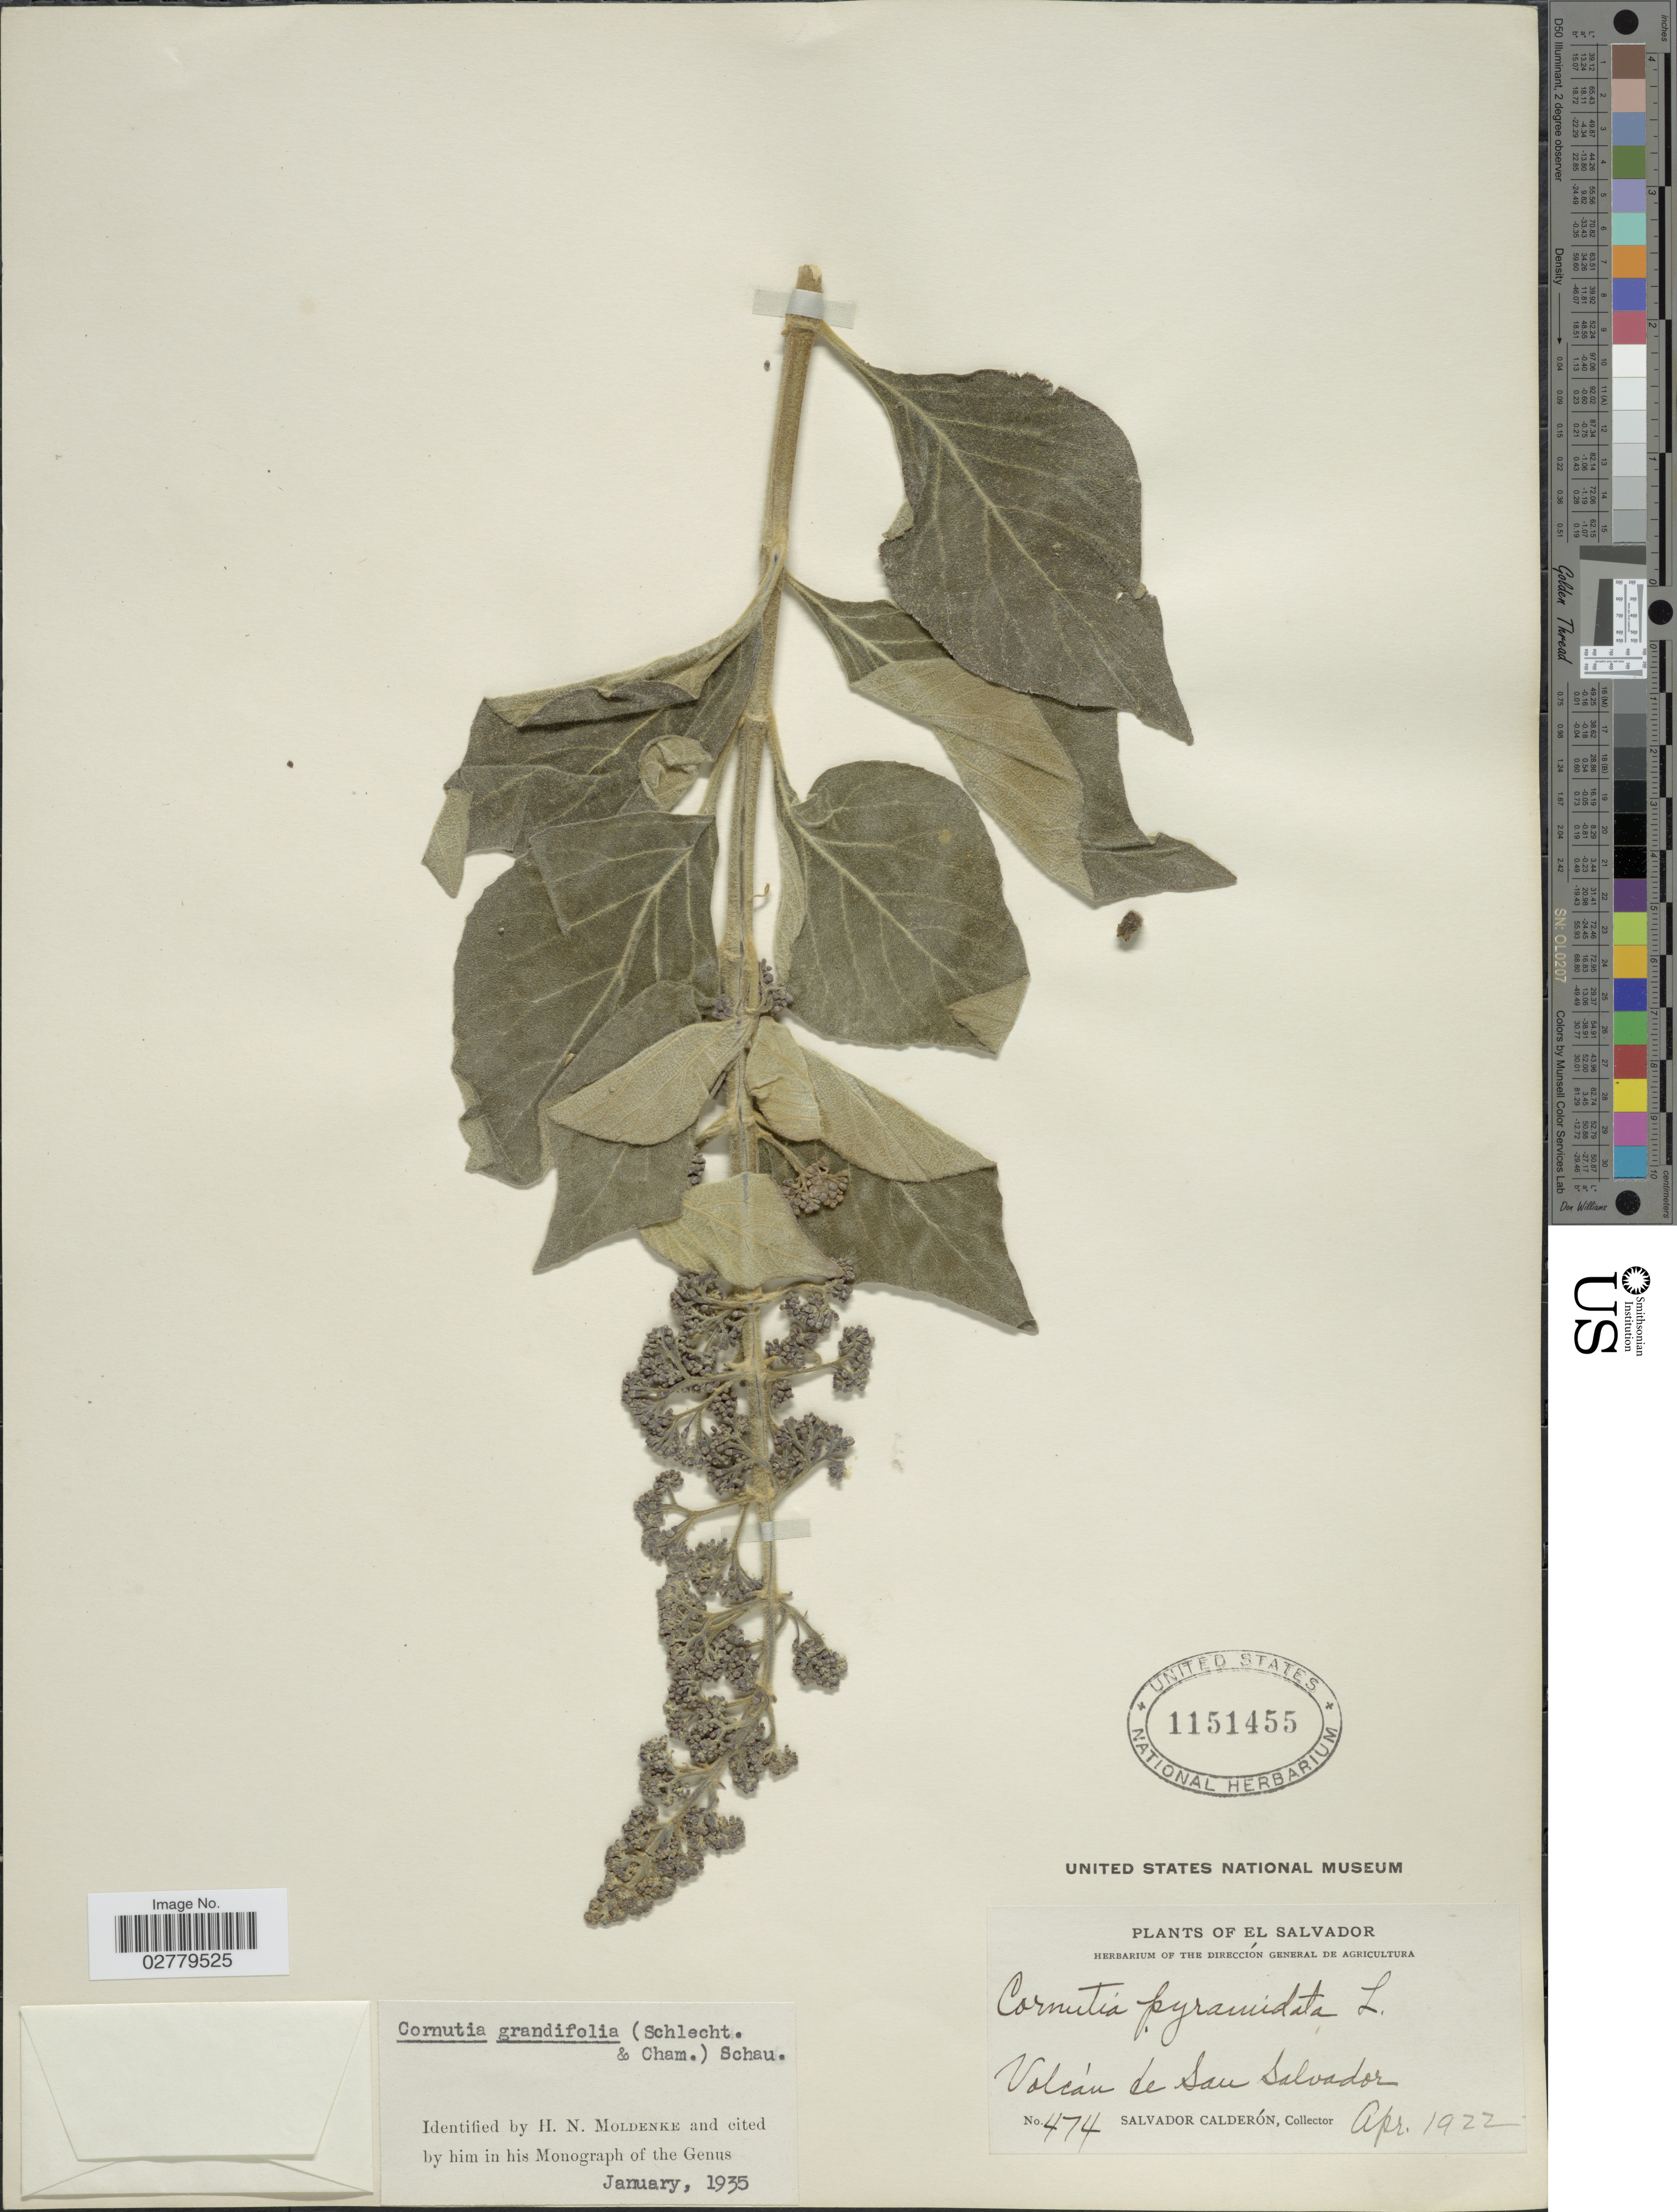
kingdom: Plantae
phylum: Tracheophyta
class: Magnoliopsida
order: Lamiales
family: Lamiaceae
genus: Cornutia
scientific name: Cornutia grandifolia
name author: (Cham. & Schltdl.) Schauer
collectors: S. Calderón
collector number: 474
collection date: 1922-04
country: El Salvador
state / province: San Salvador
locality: Volcán de San Salvador.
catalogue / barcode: US 1151455